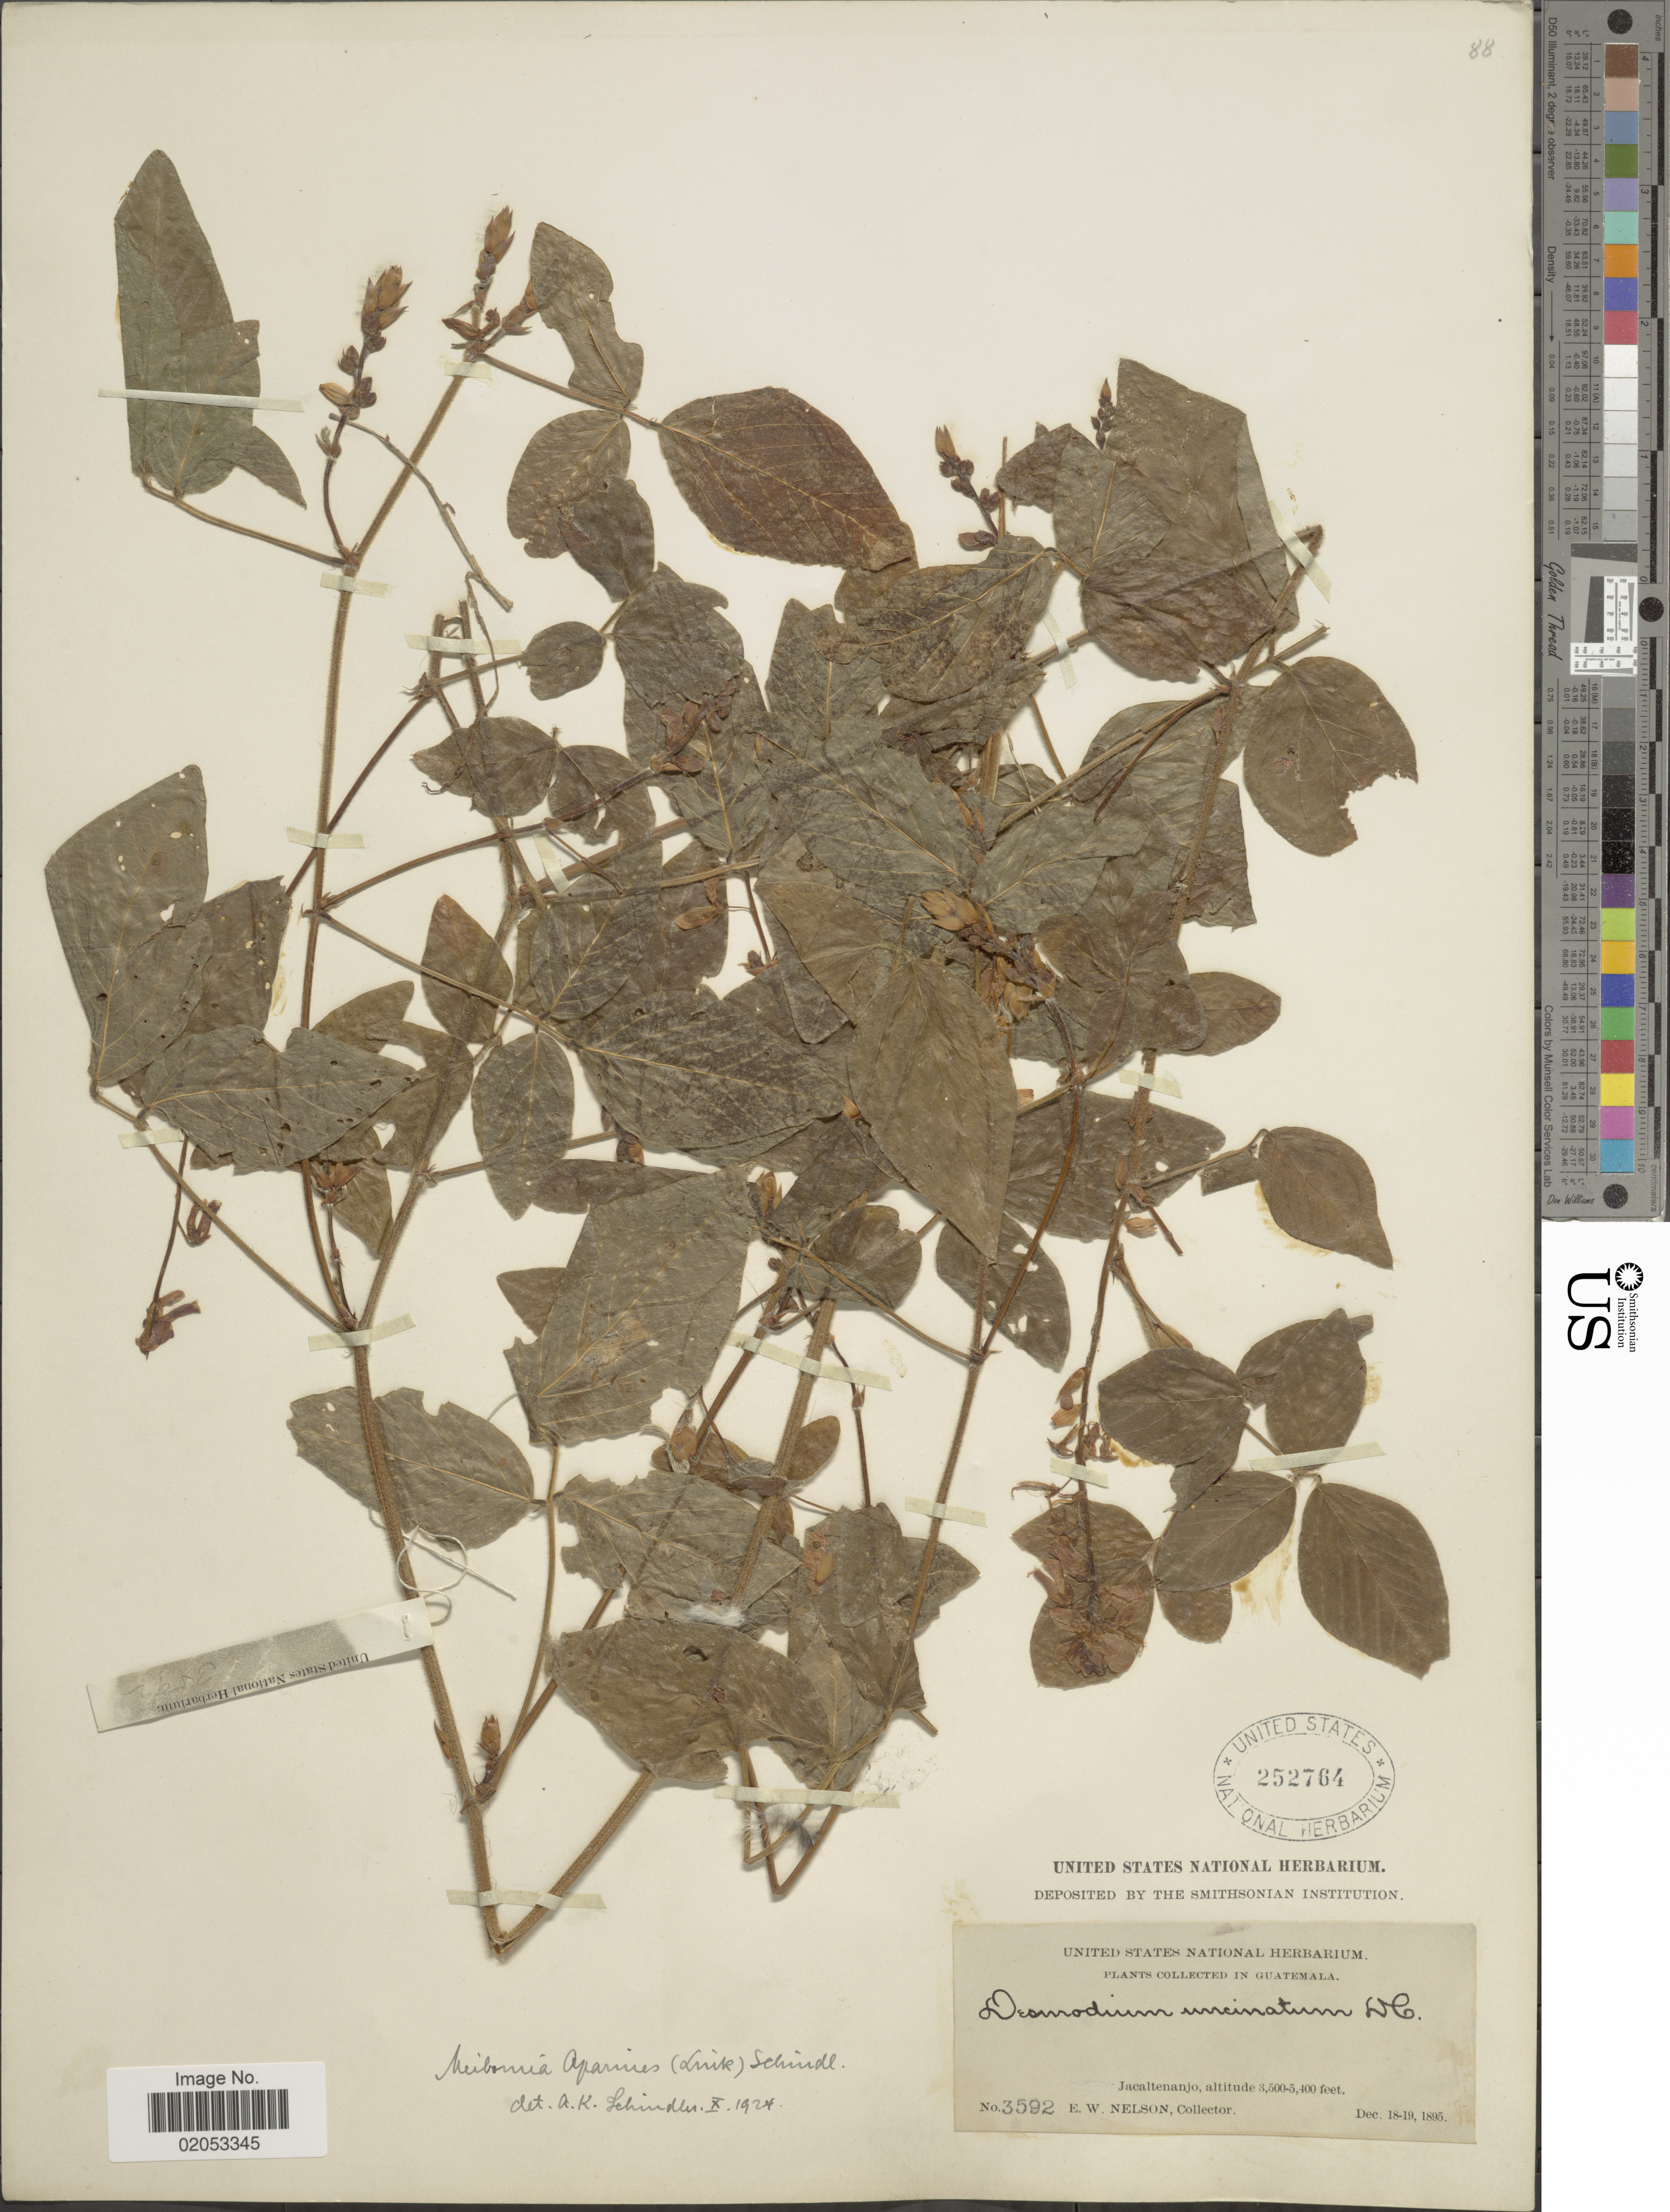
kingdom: Plantae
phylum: Tracheophyta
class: Magnoliopsida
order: Fabales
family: Fabaceae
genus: Desmodium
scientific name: Desmodium aparines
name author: (Link) DC.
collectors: E. W. Nelson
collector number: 3592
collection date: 1895-12-18/1895-12-19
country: Guatemala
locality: Jacaltenanjo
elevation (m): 1067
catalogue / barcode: US 252764